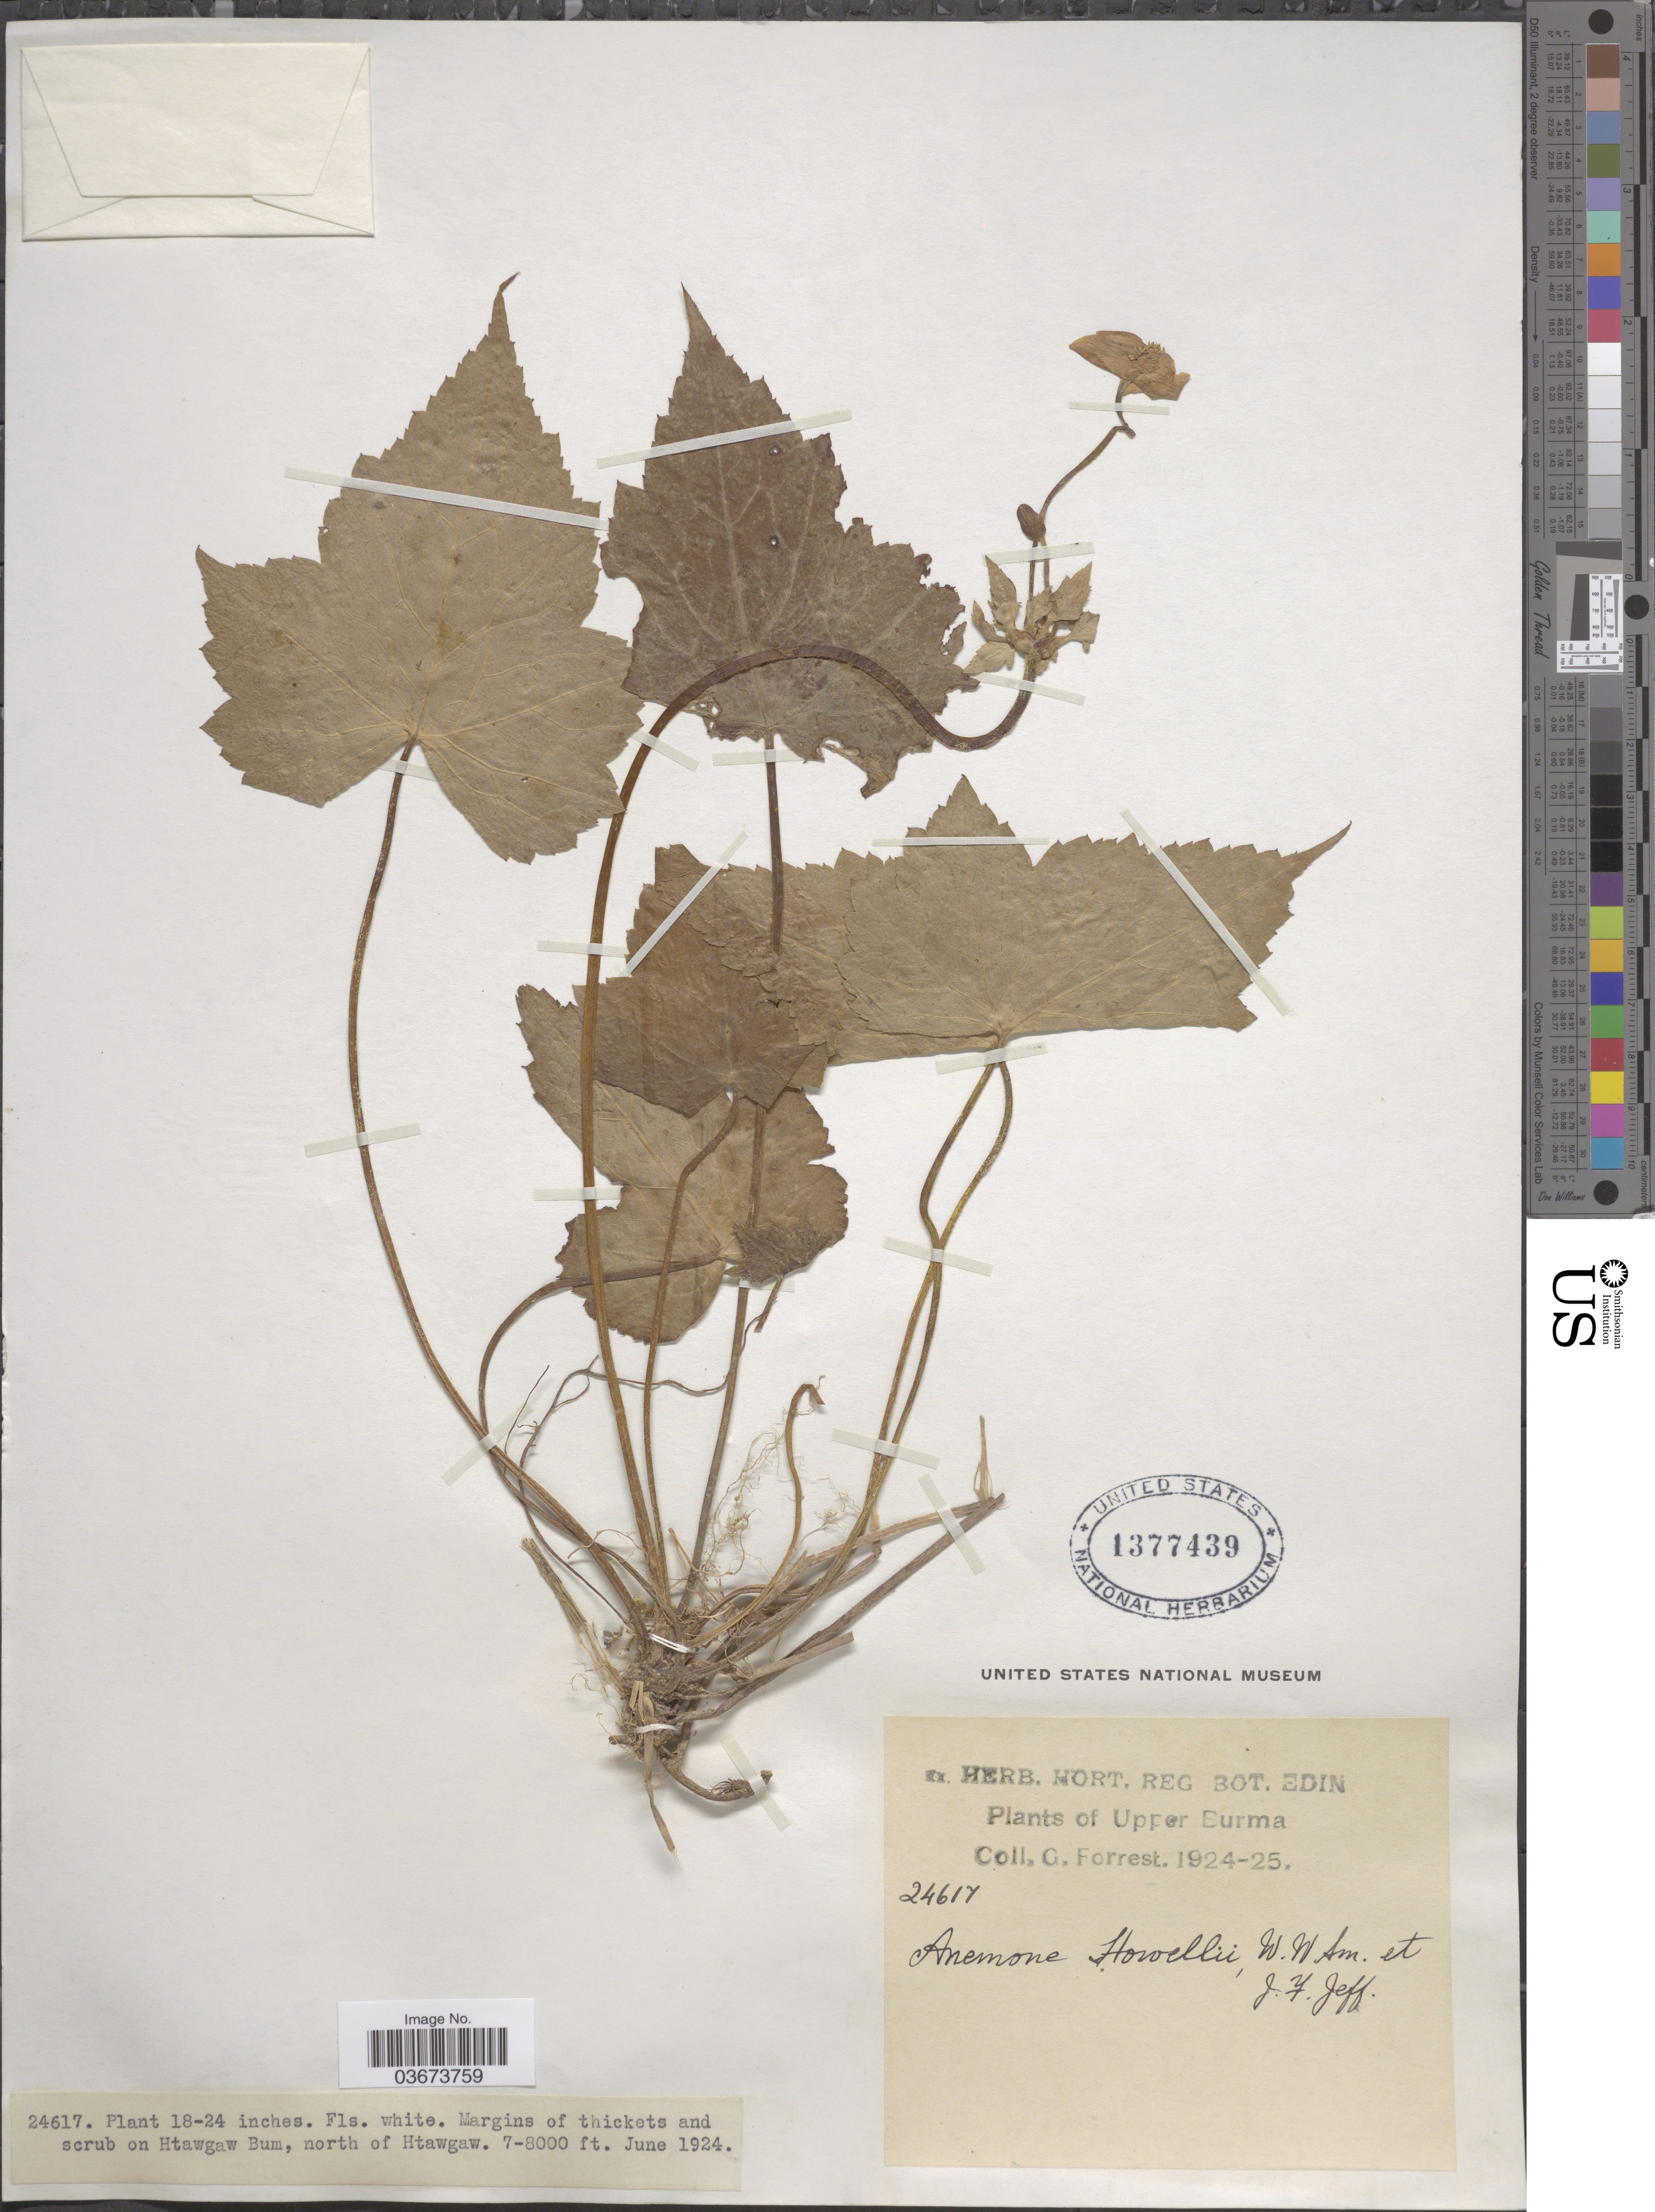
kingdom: Plantae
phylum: Tracheophyta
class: Magnoliopsida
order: Ranunculales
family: Ranunculaceae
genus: Anemone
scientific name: Anemone howellii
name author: Jeffrey & W.W. Sm.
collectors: G. Forrest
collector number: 24617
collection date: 1924-06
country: Myanmar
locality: Upper Burma. On Htawgaw Bum, north of Htawgaw.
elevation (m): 2134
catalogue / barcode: US 1377439